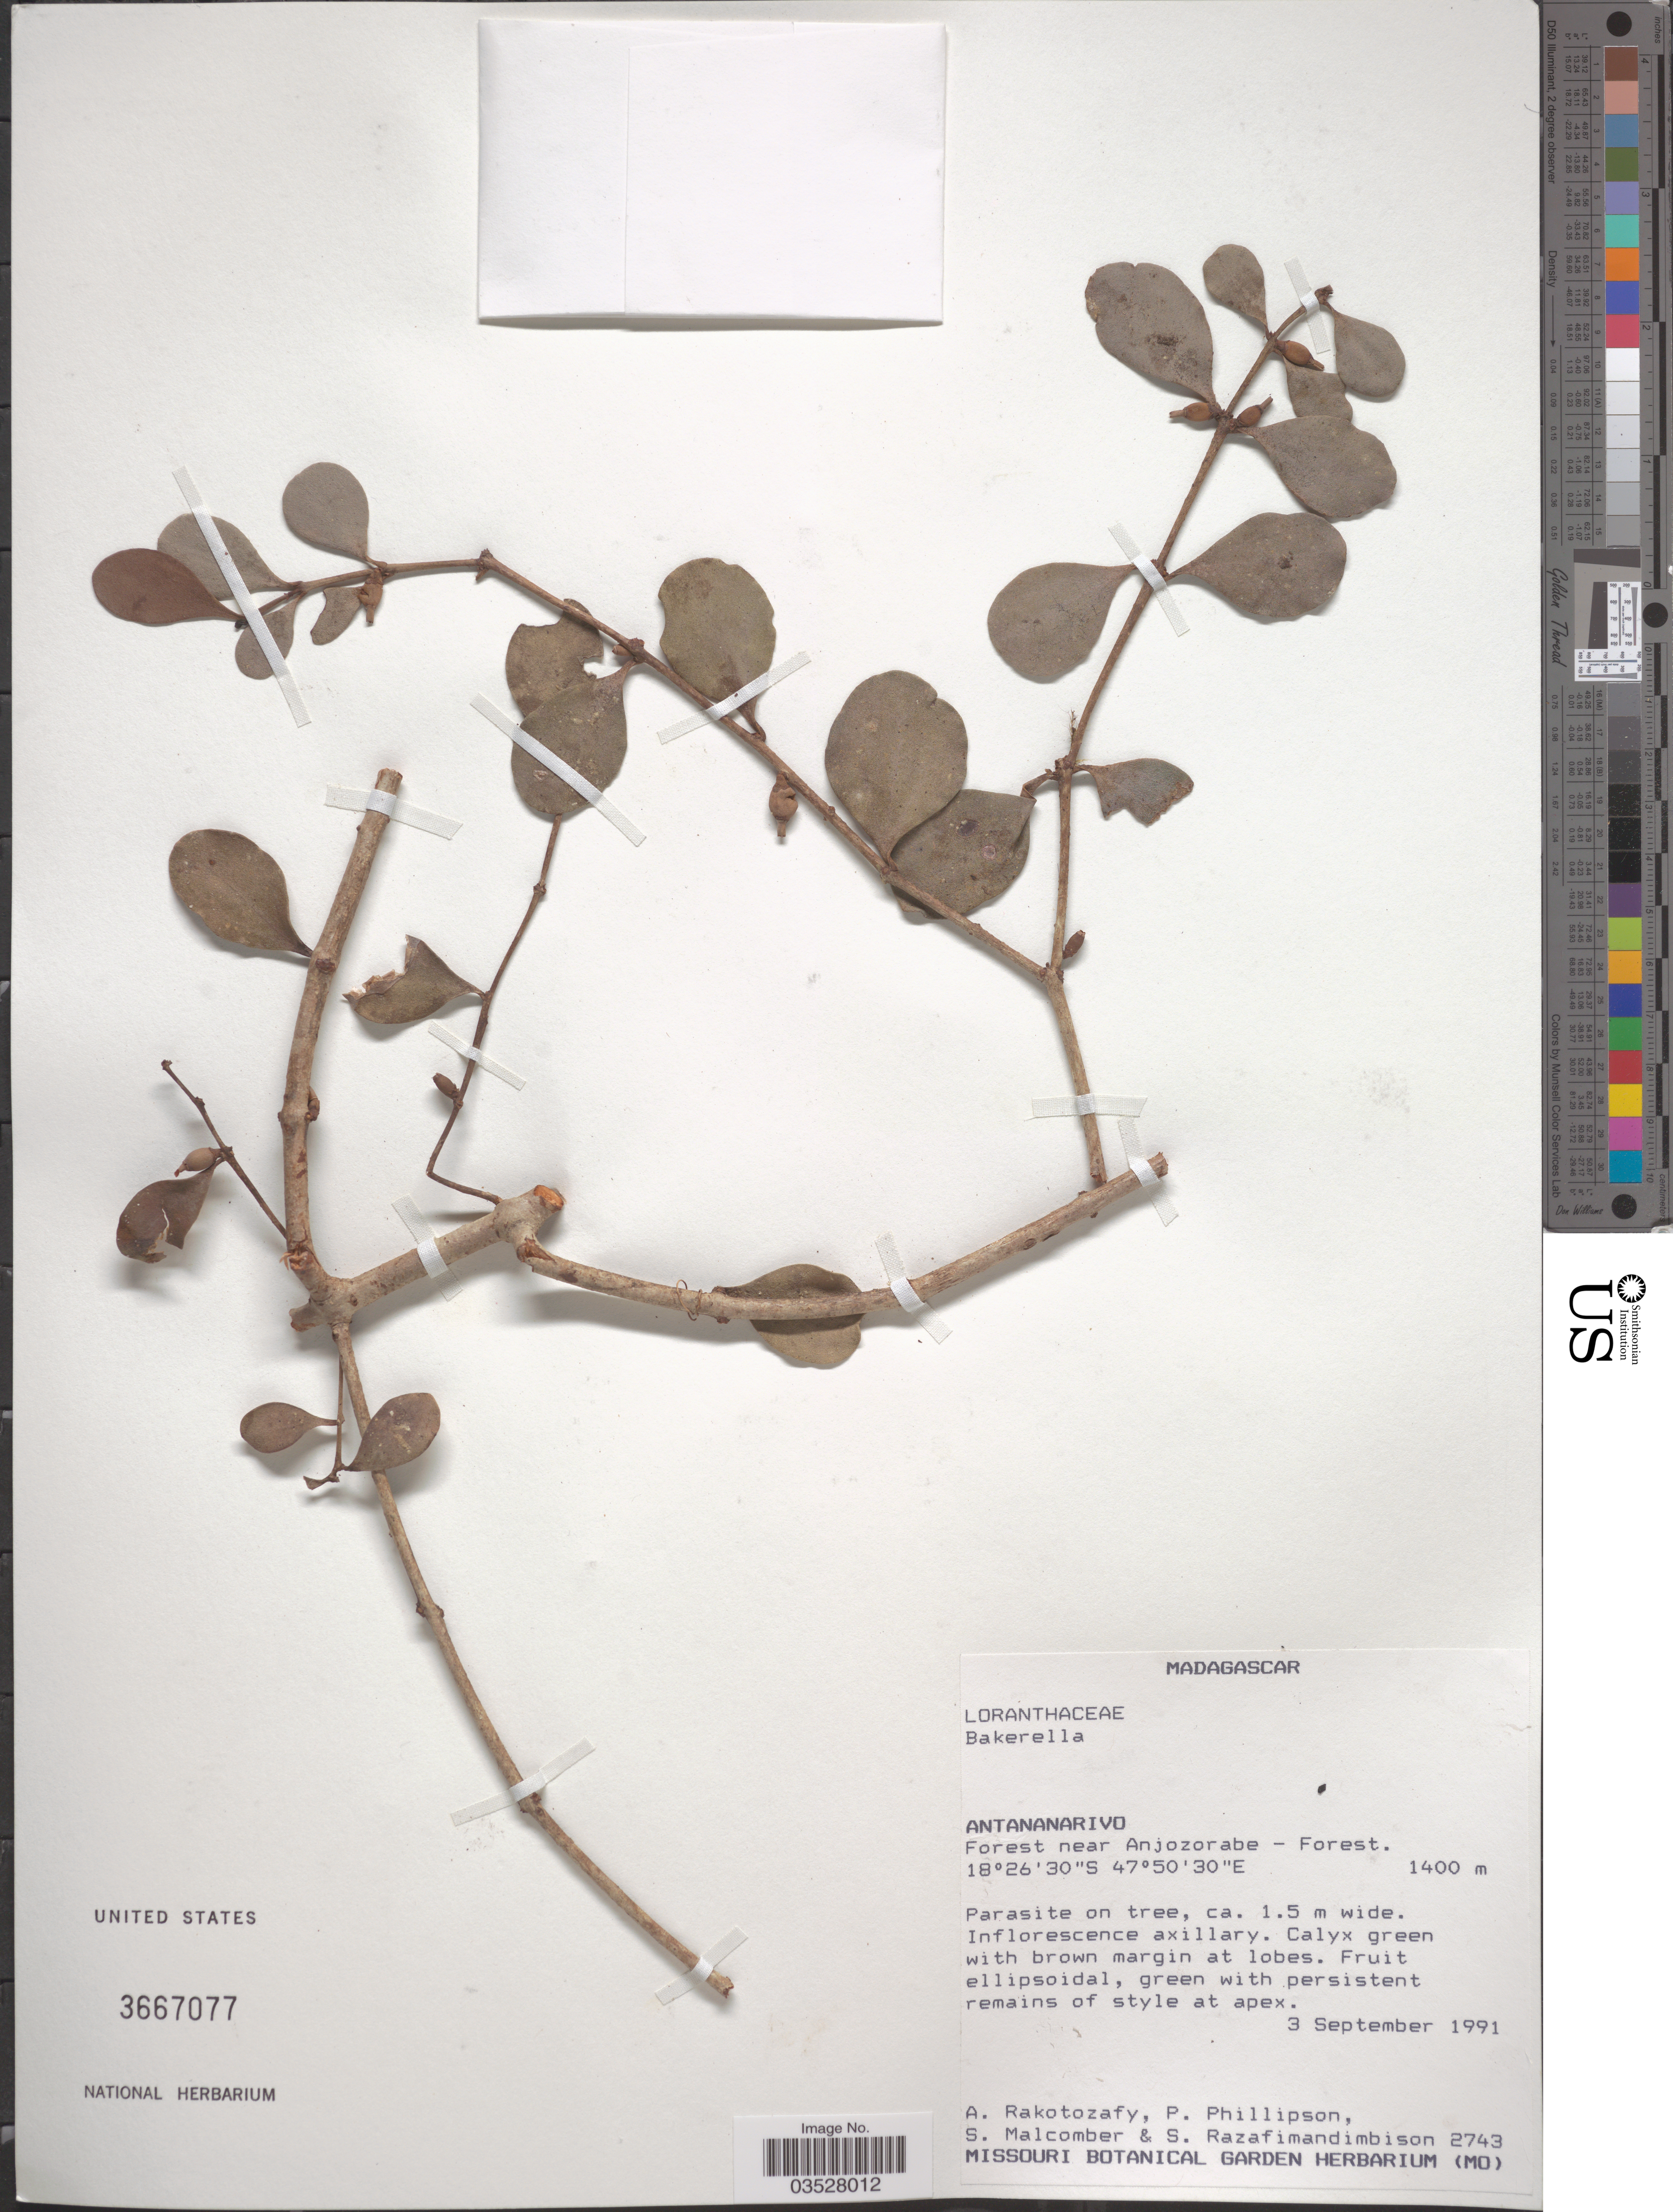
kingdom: Plantae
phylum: Tracheophyta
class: Magnoliopsida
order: Santalales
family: Loranthaceae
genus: Bakerella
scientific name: Bakerella sp.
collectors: A. Rakotozafy, P. B. Phillipson, S. T. Malcomber & S. G. Razafimandimbison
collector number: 2743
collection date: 1991-09-03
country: Madagascar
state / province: Analamanga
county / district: Anjozorobe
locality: Forest near Anjozorabe - Forest.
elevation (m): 1400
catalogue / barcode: US 3667077